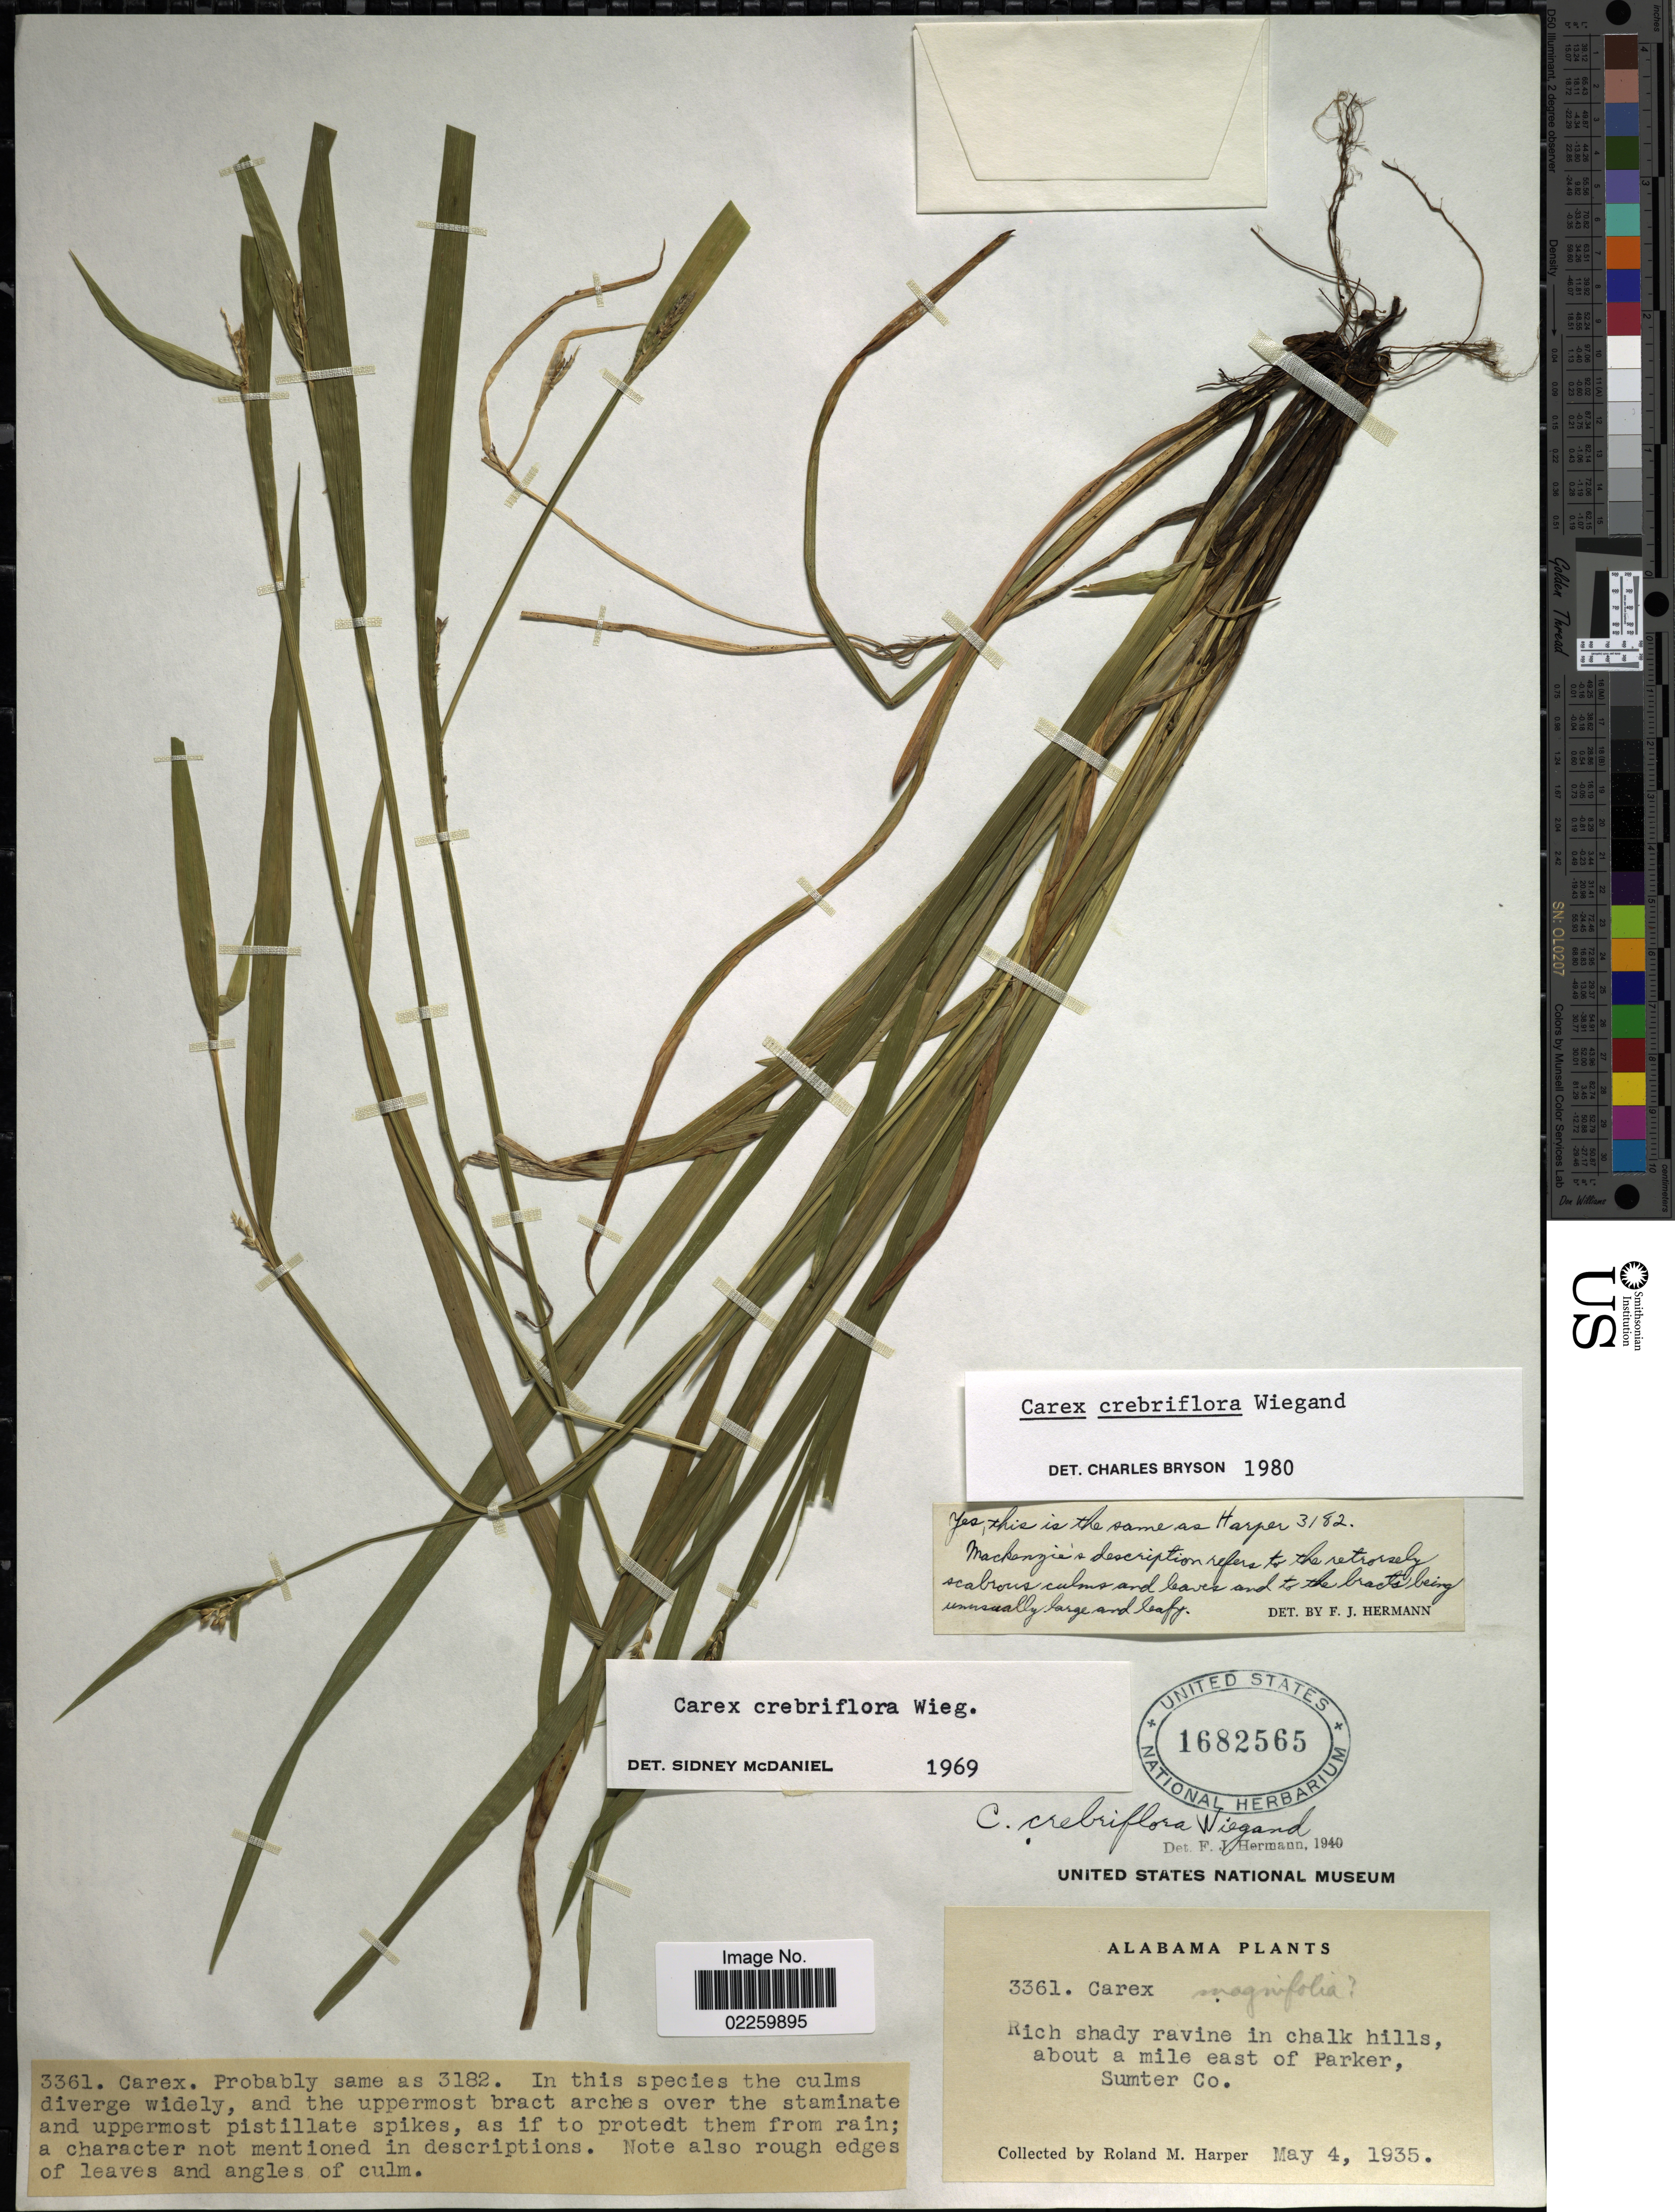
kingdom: Plantae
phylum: Tracheophyta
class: Liliopsida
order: Poales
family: Cyperaceae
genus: Carex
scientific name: Carex crebriflora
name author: Wiegand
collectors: R. M. Harper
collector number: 3361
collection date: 1935-05-04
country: United States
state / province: Alabama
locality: Rich shady ravine in chalk hills, about a mile east of Parker, Sumter Co.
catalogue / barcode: US 1682565